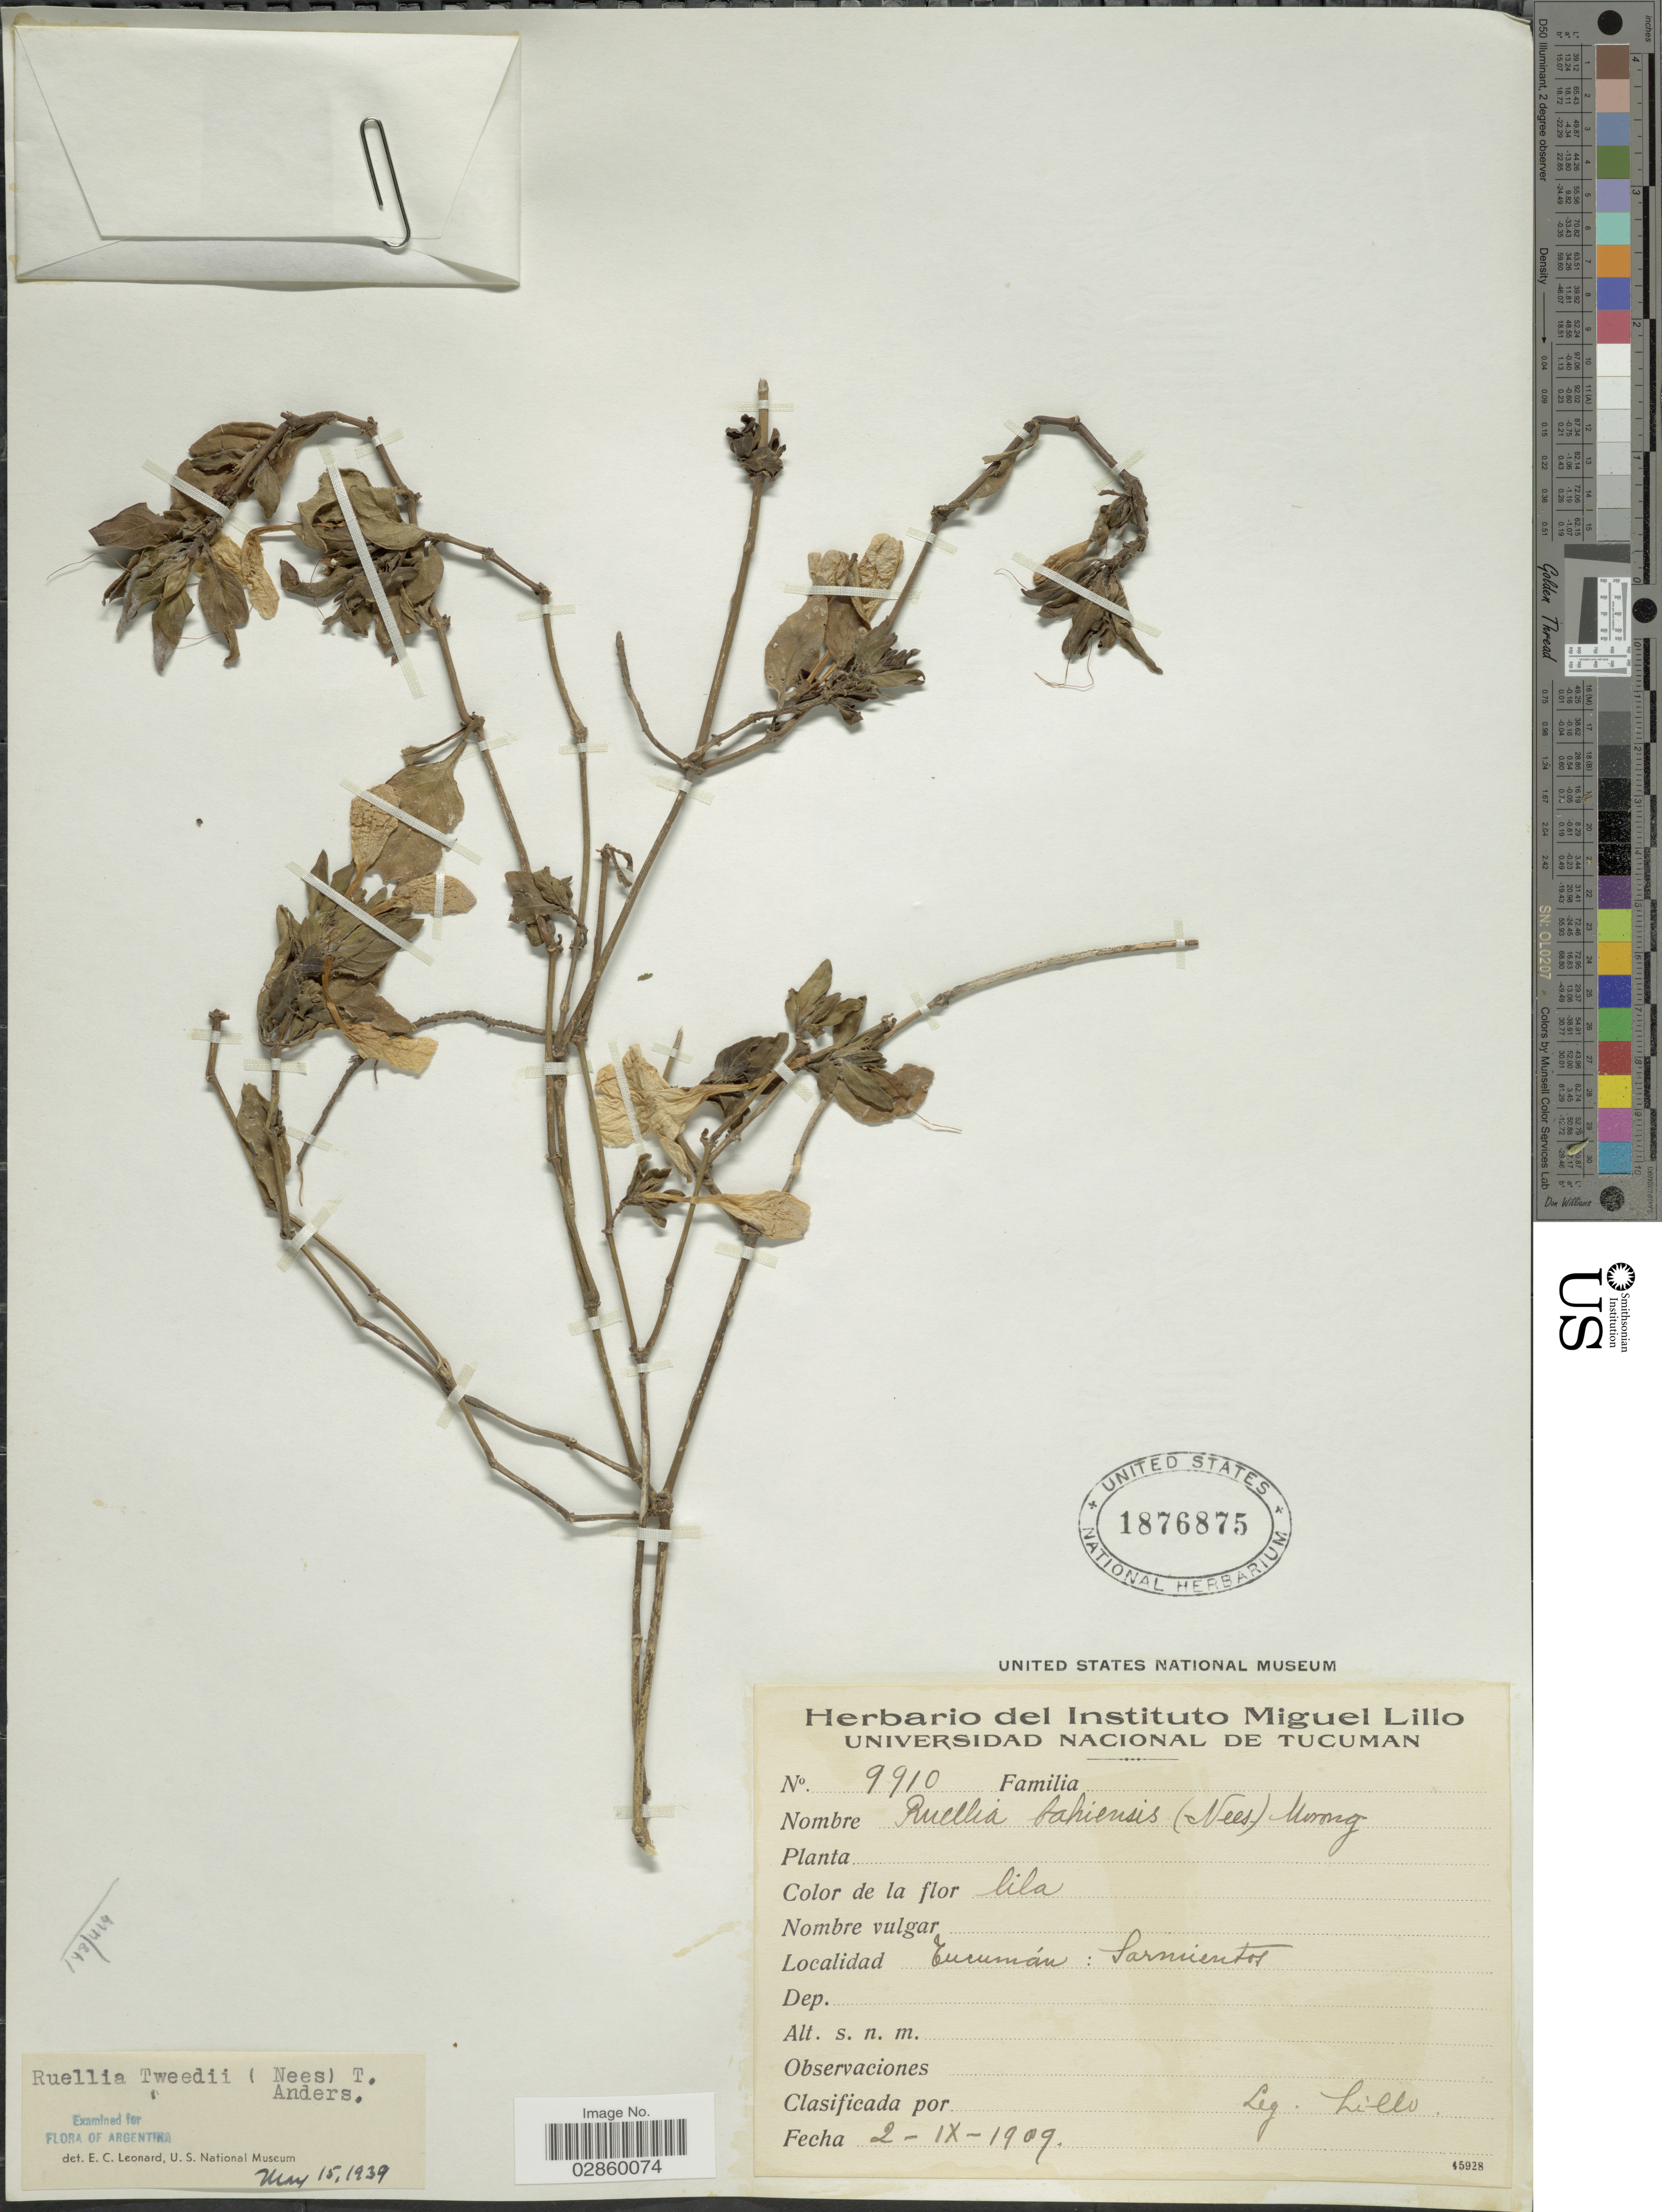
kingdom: Plantae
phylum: Tracheophyta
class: Magnoliopsida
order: Lamiales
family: Acanthaceae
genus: Ruellia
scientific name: Ruellia erythropus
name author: (Nees) Lindau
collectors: M. Lillo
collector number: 9910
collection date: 1909-09-02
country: Argentina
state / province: Tucuman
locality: Tucumán: Sarmientos.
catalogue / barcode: US 1876875